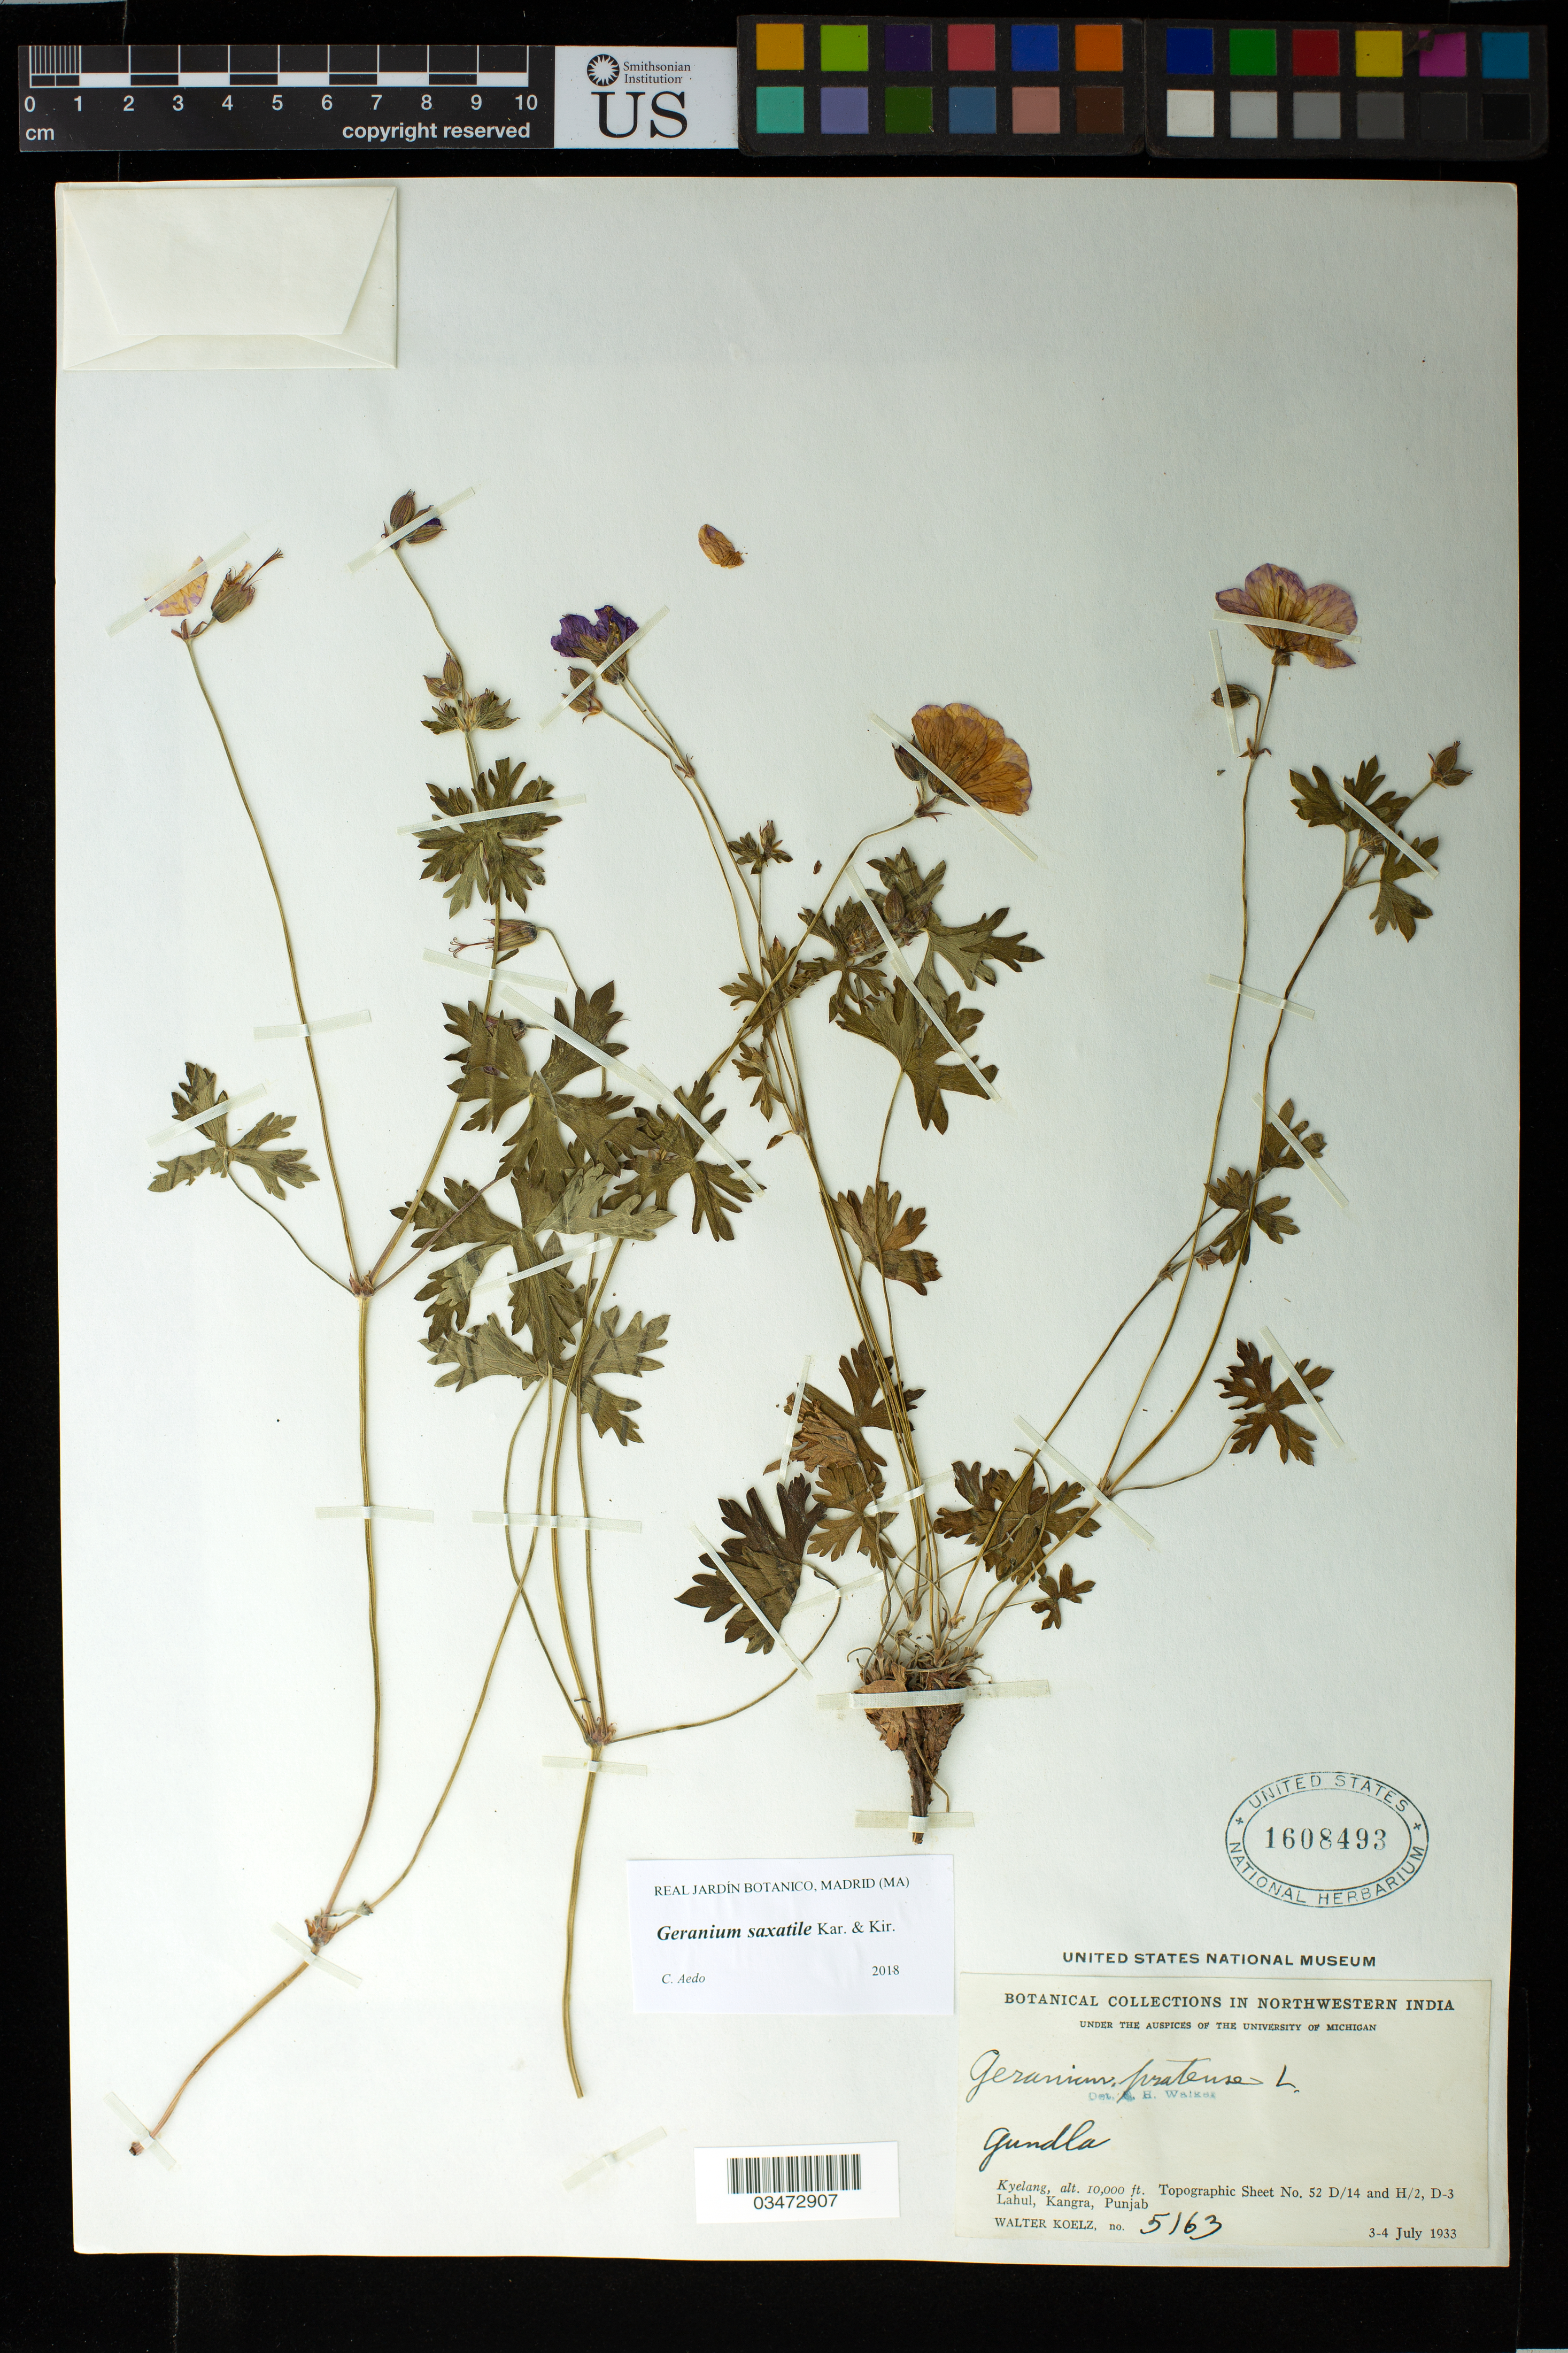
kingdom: Plantae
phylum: Tracheophyta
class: Magnoliopsida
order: Geraniales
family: Geraniaceae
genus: Geranium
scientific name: Geranium saxatile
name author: Kar. & Kir.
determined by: Aedo, C.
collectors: W. N. Koelz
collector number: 5163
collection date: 1933-07-03/1933-07-04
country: India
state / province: Punjab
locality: Northwestern India, Kyelang, Topographic Sheet No. 52 D/14 and H/2, D-3, Lahul, Kangra, Punjab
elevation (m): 3048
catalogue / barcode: US 1608493